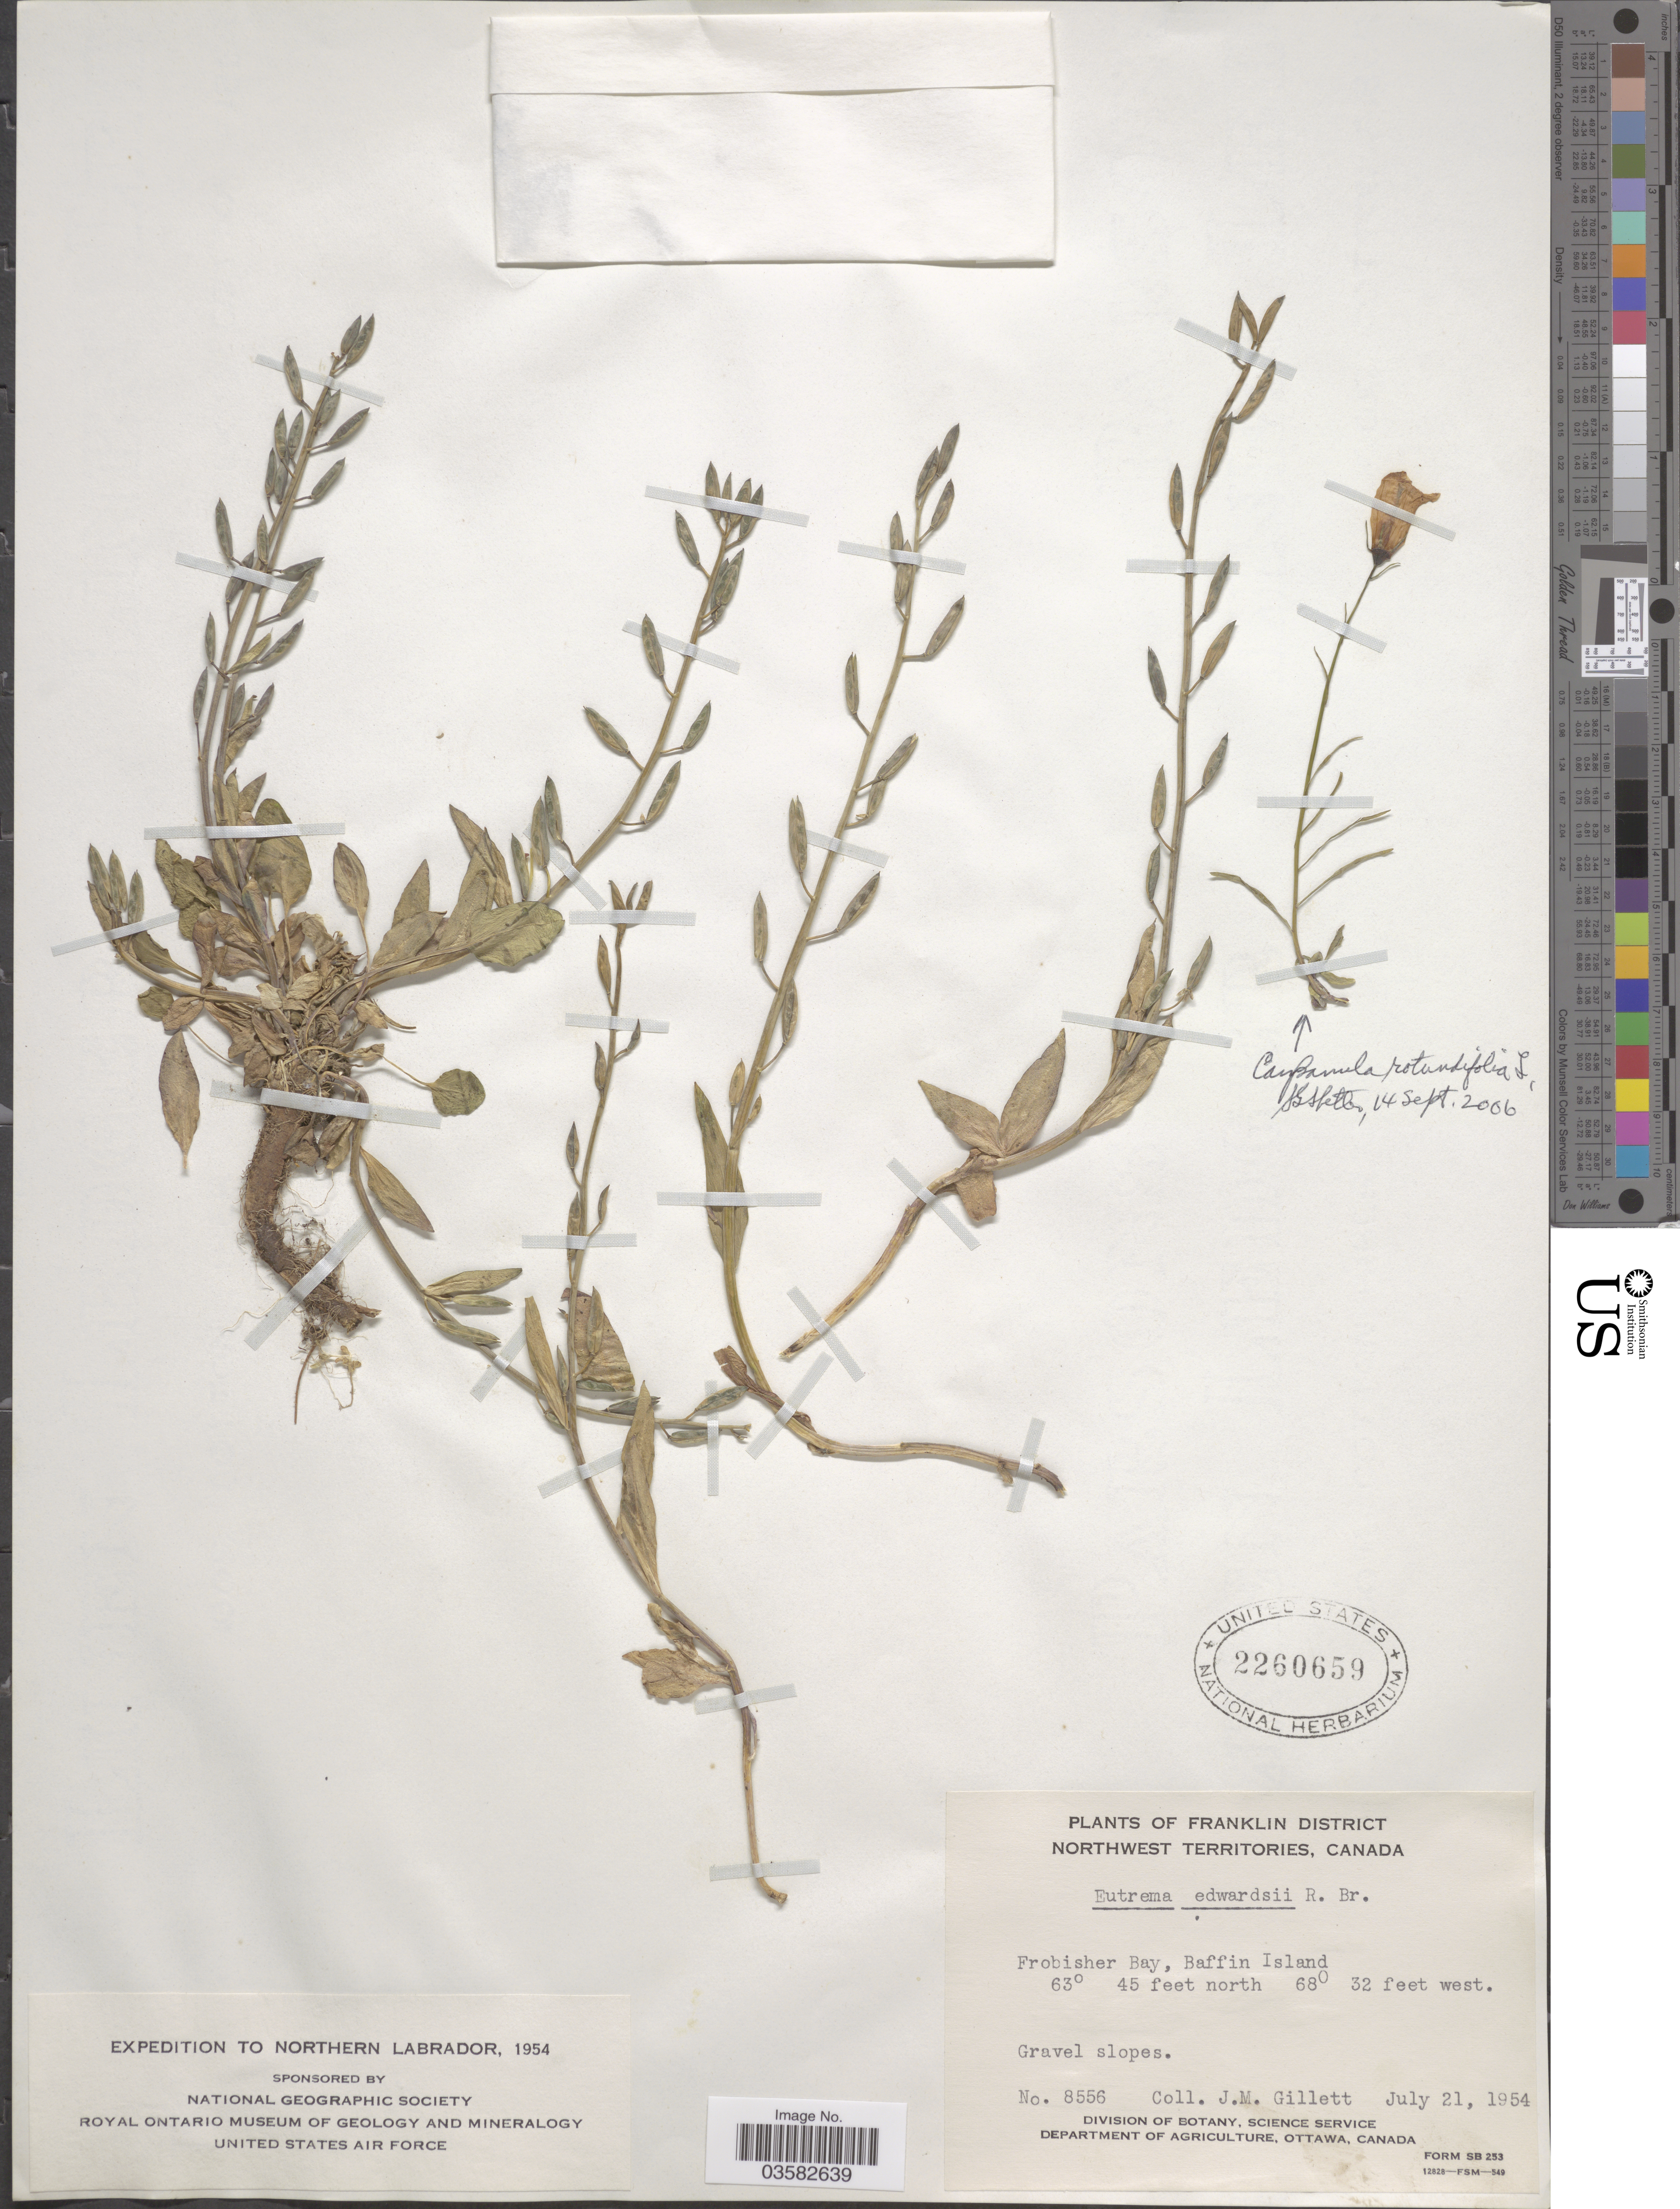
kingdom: Plantae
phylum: Tracheophyta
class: Magnoliopsida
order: Brassicales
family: Brassicaceae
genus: Eutrema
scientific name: Eutrema edwardsii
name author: R. Br.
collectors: J. M. Gillett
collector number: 8556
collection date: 1954-07-21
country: Canada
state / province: Northwest Territories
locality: Franklin District. Frobisher Bay, Baffin Island.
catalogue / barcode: US 2260659